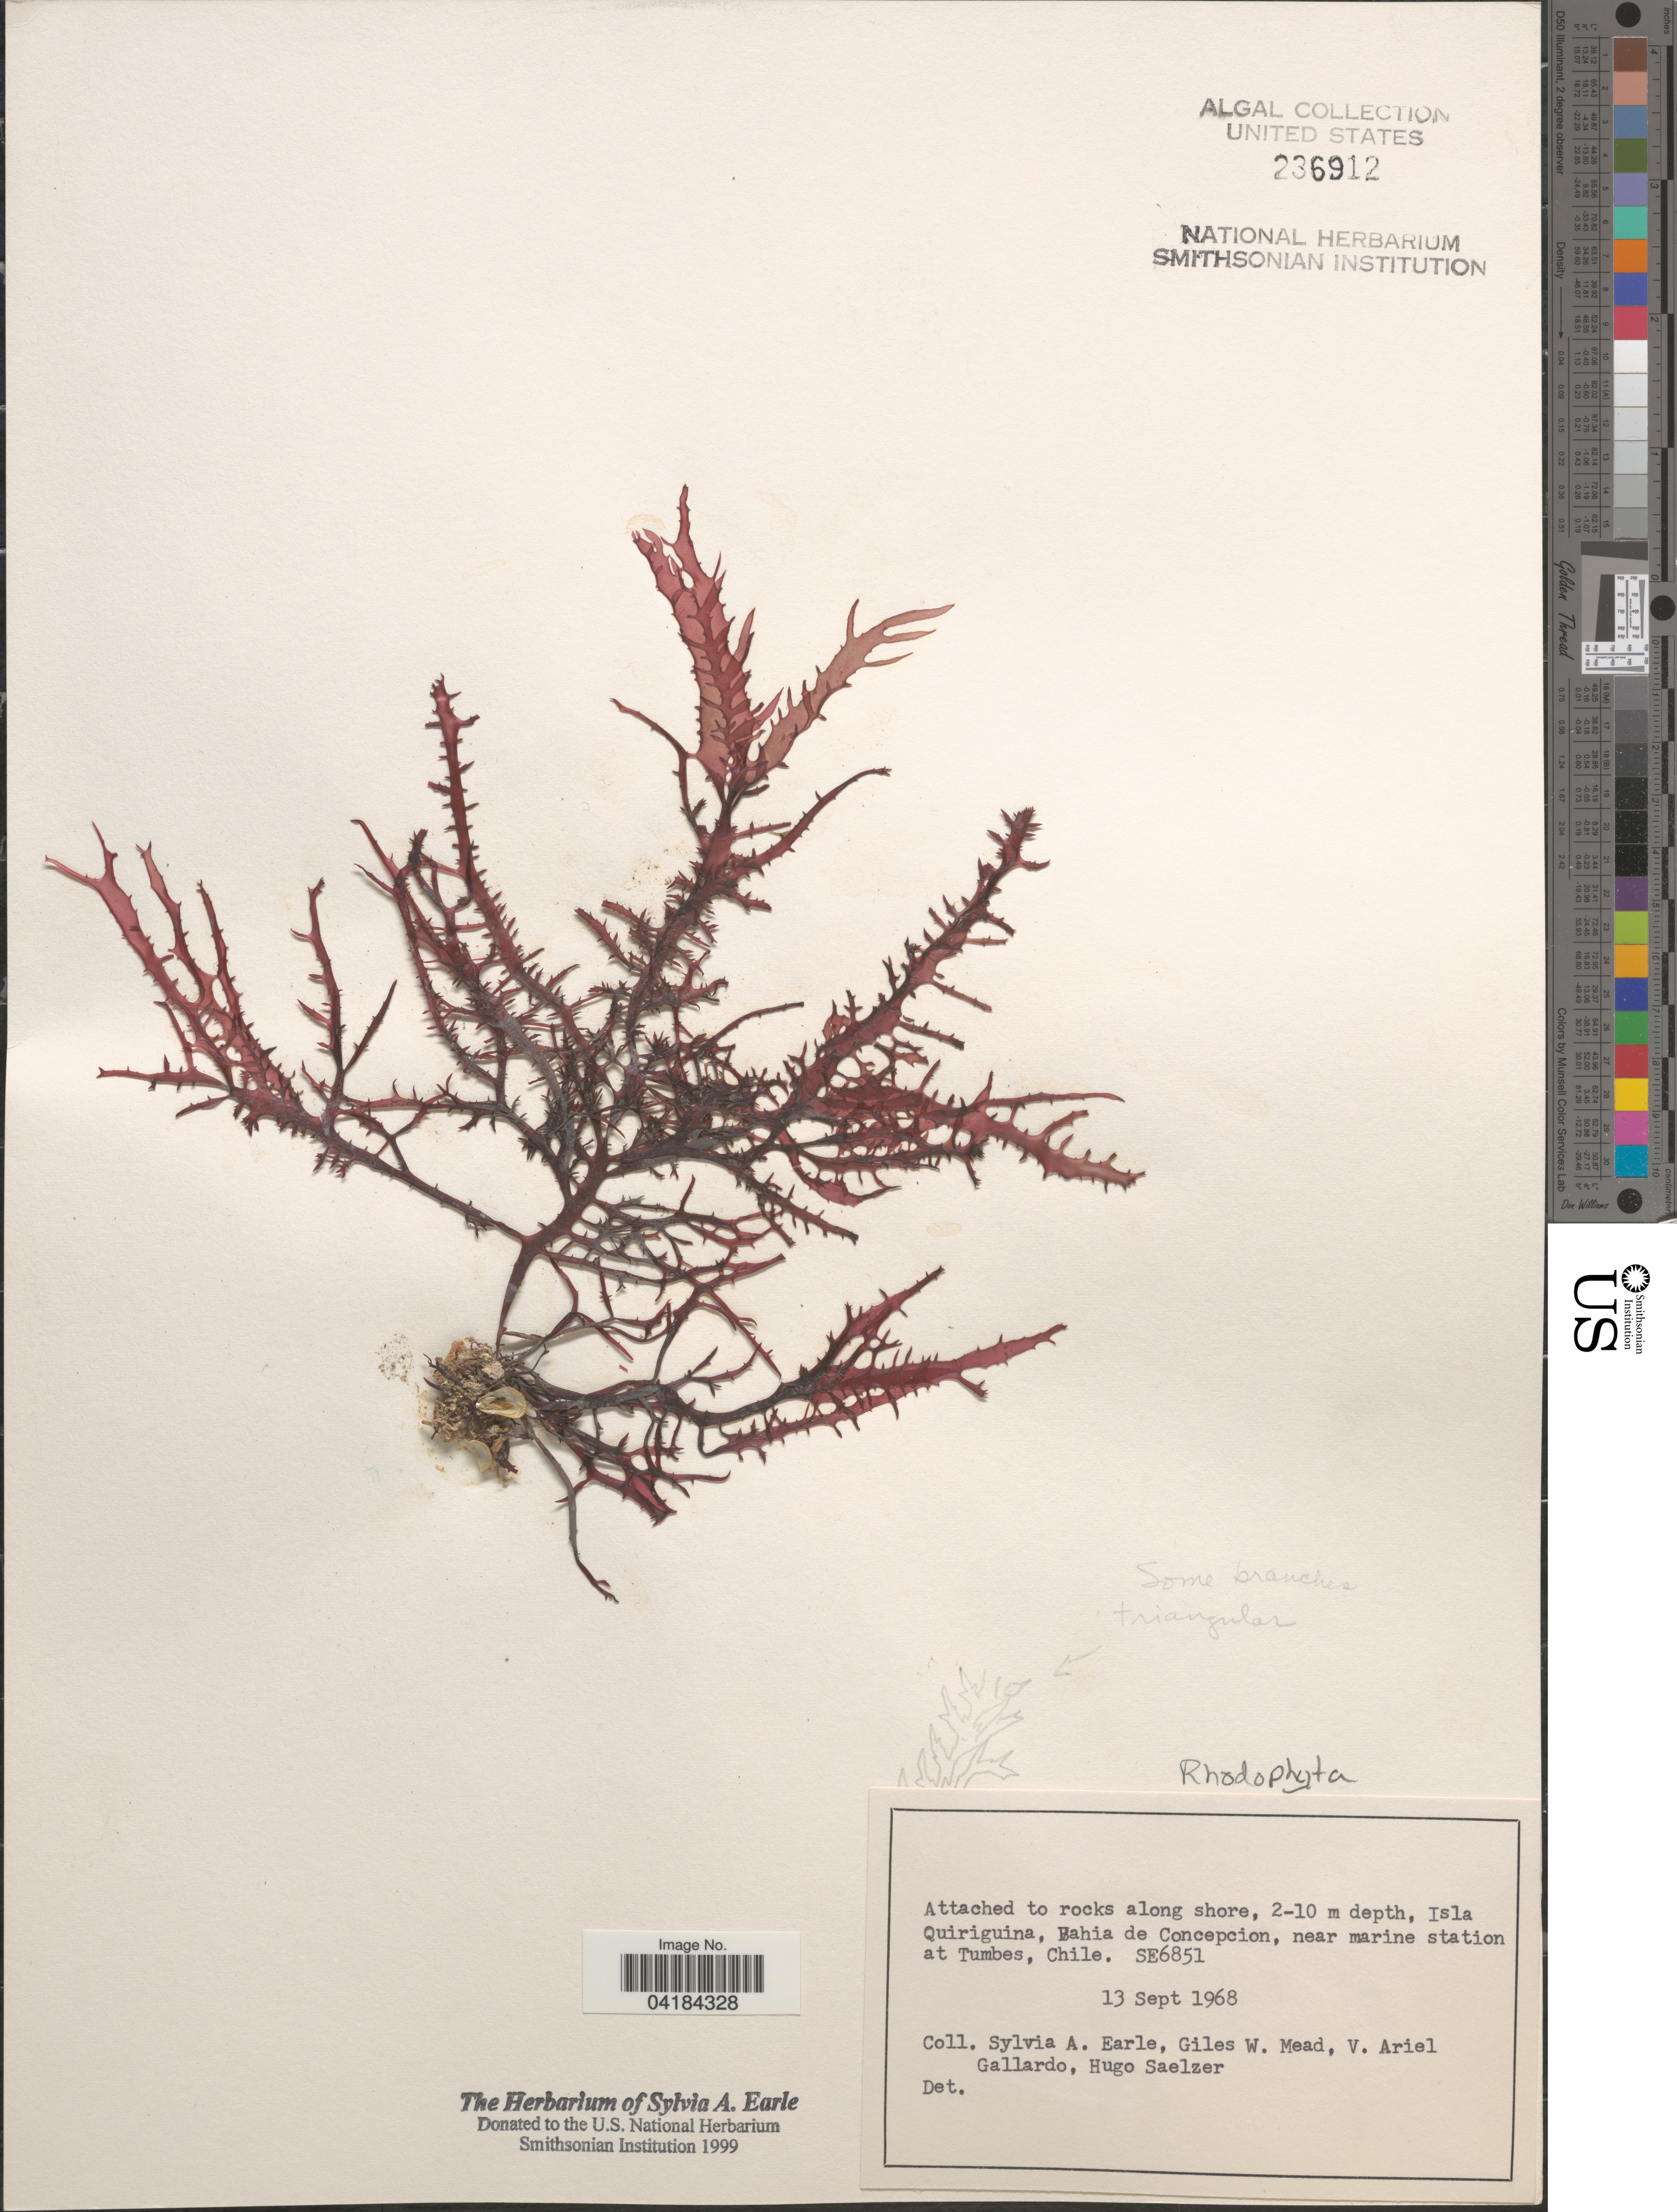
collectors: S. A. Earle, G. W. Mead, V. Gallardo & H. Saelzer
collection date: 1968-09-13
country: Chile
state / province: Bio-Bío (VIII)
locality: Isla Quiriguina [ = Quiriquina], Bahia de Concepcion, near marine station at Tumbes. SE6851.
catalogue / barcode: US 236912